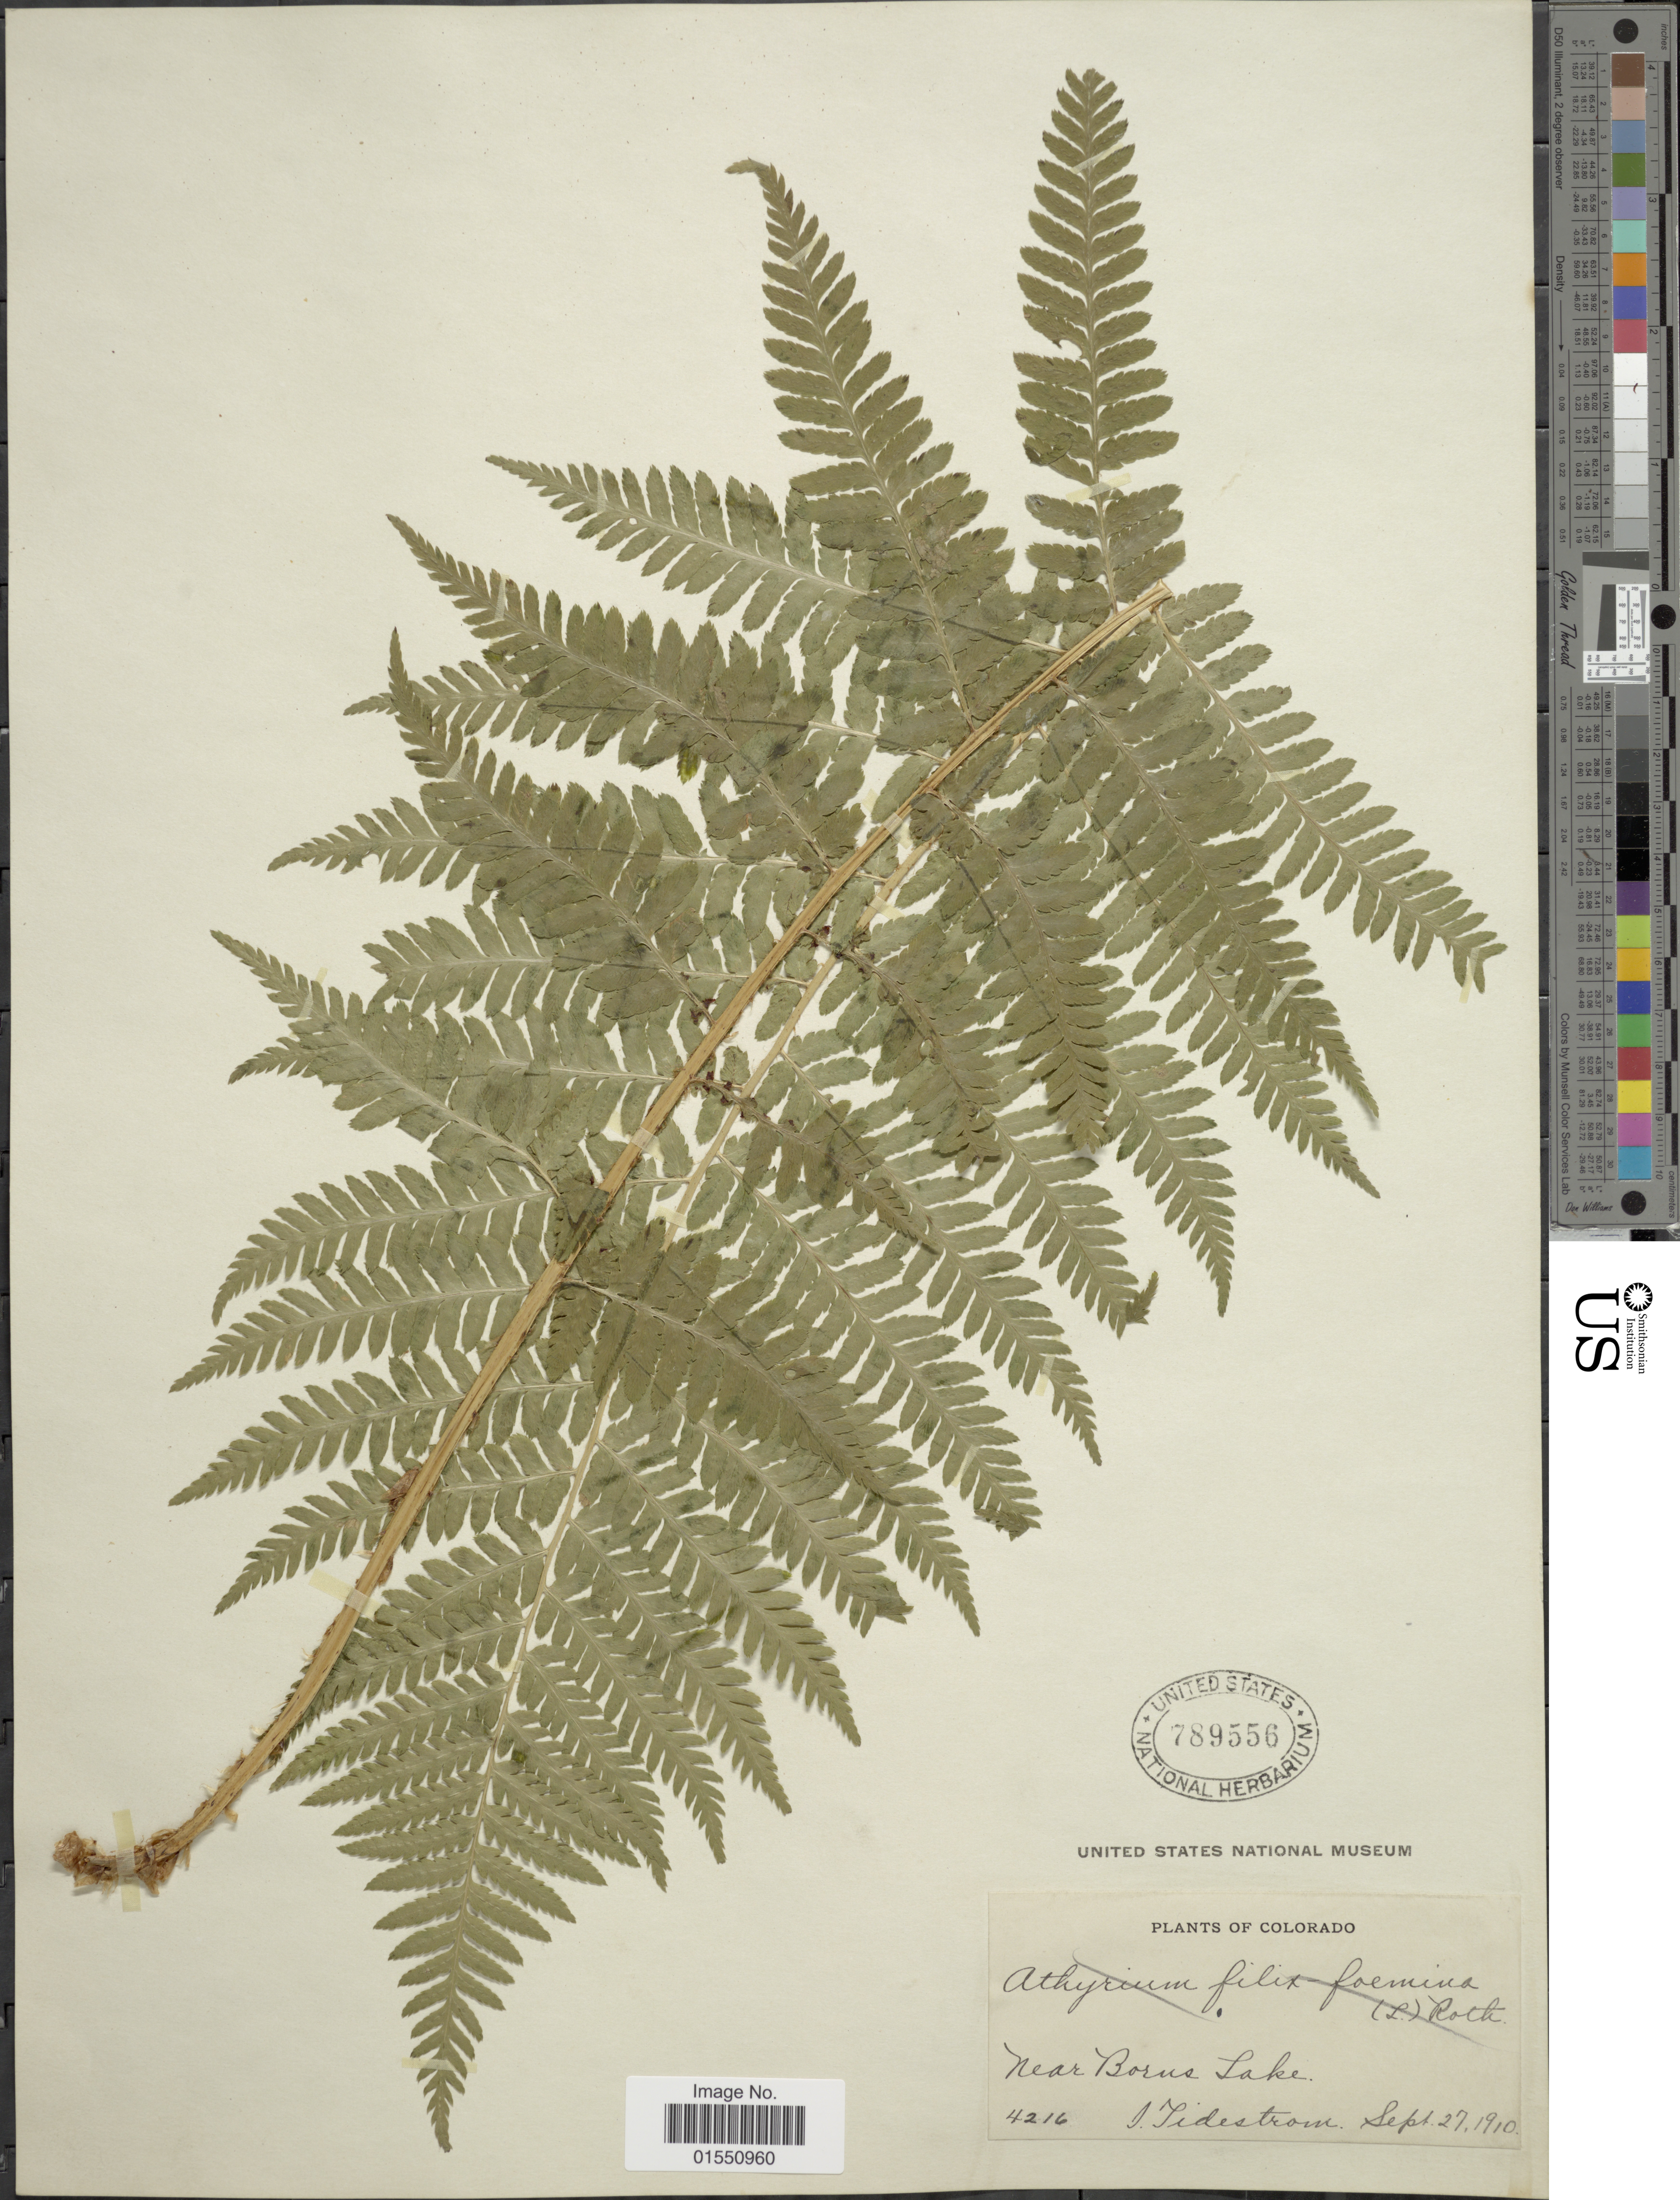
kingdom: Plantae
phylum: Tracheophyta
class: Polypodiopsida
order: Polypodiales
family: Dryopteridaceae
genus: Dryopteris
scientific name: Dryopteris filix-mas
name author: (L.) Schott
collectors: I. F. Tidestrom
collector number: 4216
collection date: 1910-09-27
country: United States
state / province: Colorado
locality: Near Borus Lake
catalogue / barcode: US 789556